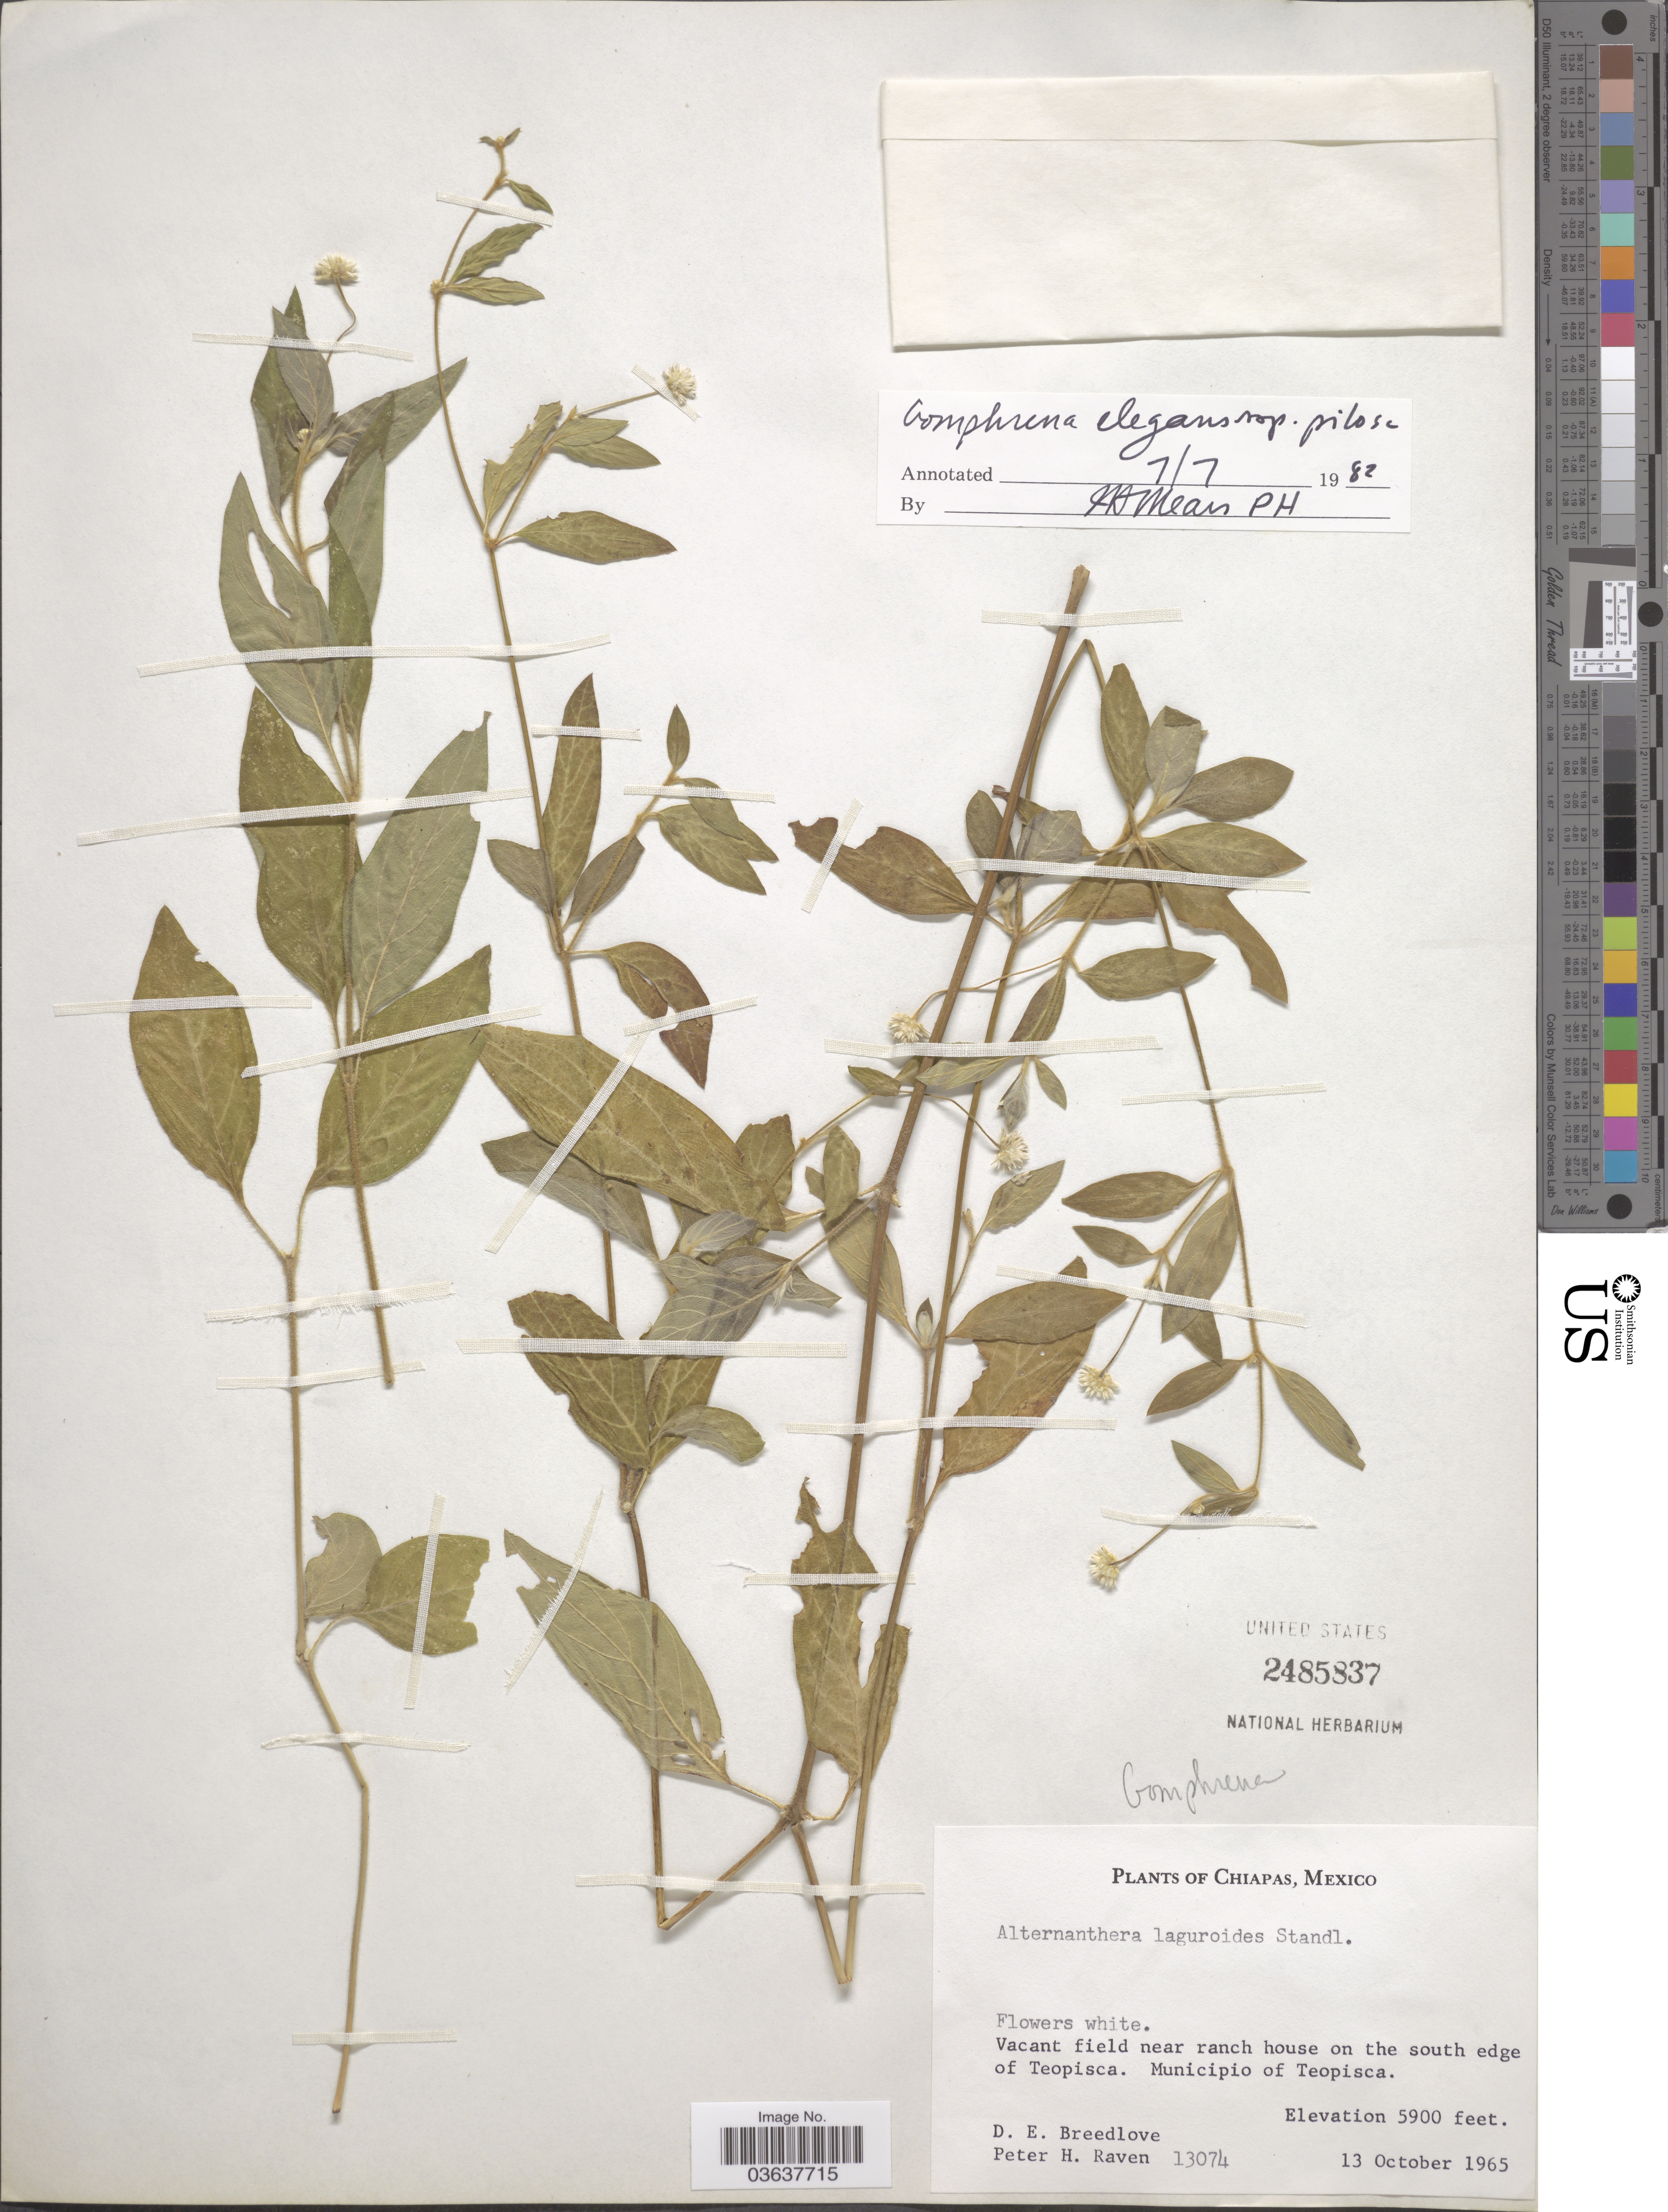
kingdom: Plantae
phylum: Tracheophyta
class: Magnoliopsida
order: Caryophyllales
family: Amaranthaceae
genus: Gomphrena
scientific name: Gomphrena elegans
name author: Mart.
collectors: D. E. Breedlove & P. Raven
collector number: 13074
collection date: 1965-10-13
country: Mexico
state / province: Chiapas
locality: Vacant field near ranch house on the south edge of Teopisca. Municipio of Teopisca.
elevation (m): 1798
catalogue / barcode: US 2485837